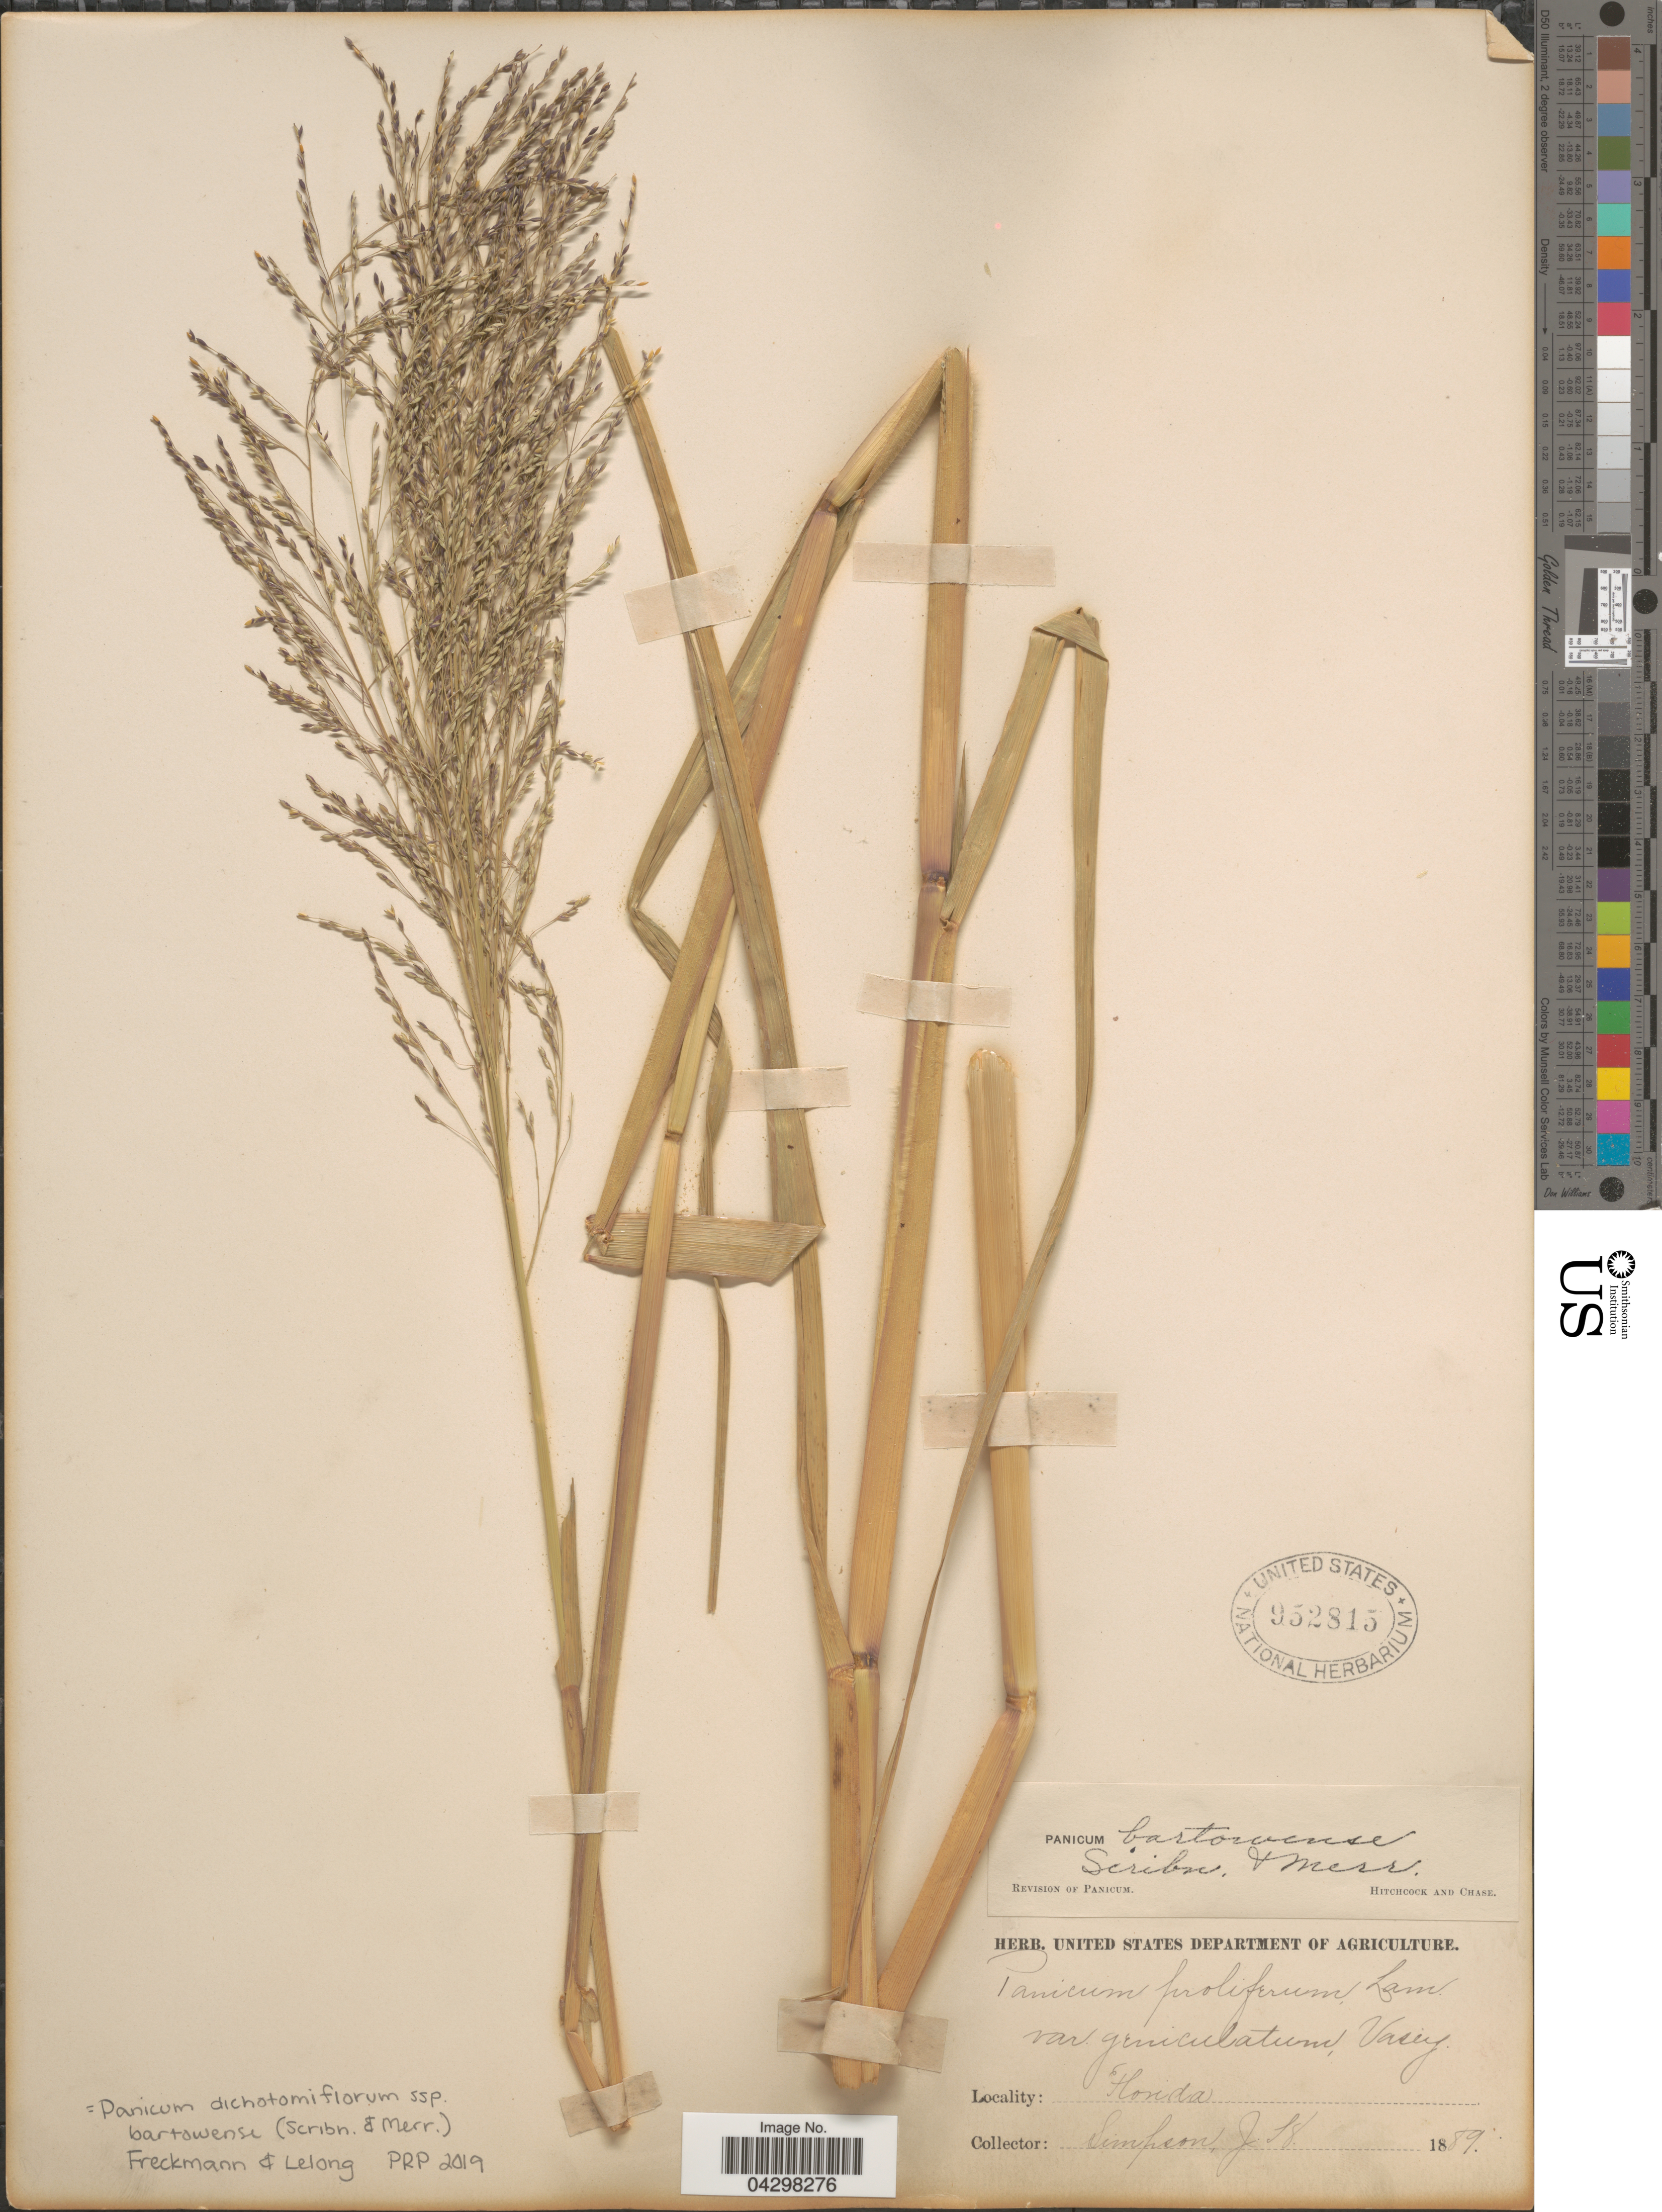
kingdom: Plantae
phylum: Tracheophyta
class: Liliopsida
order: Poales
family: Poaceae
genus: Panicum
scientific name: Panicum dichotomiflorum subsp. bartowense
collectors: J. H. Simpson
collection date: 1889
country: United States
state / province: Florida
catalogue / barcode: US 952815